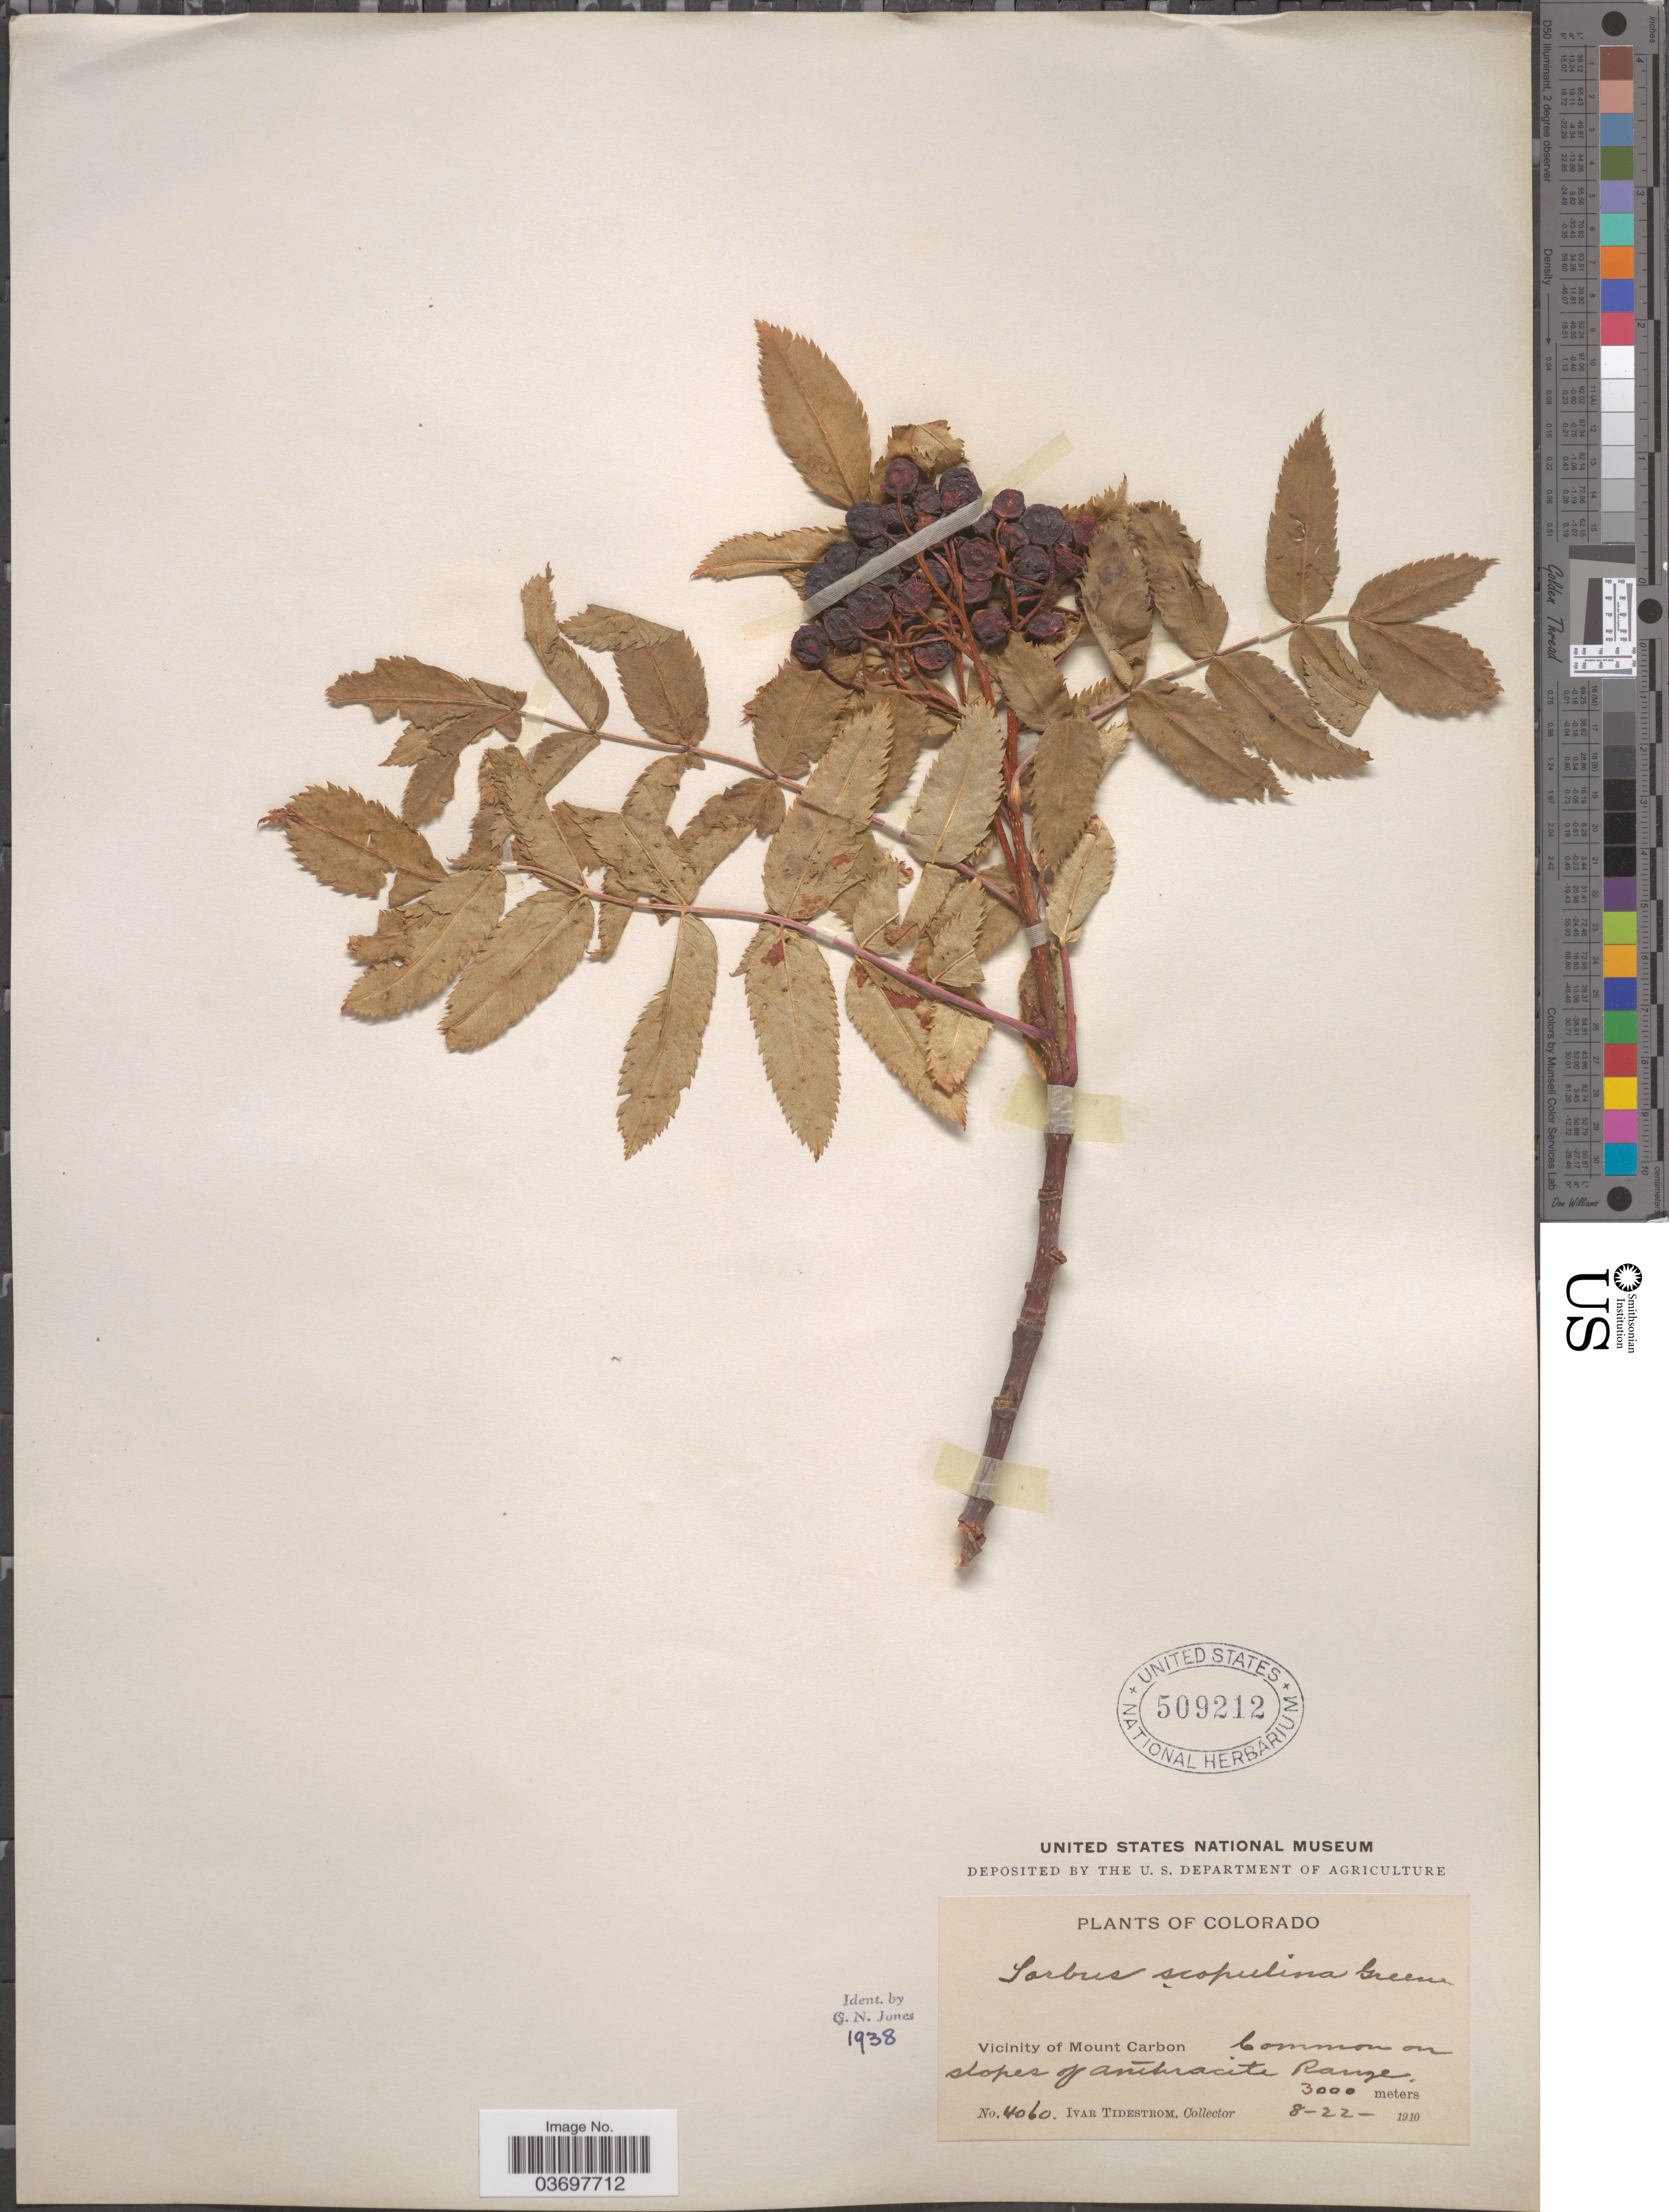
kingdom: Plantae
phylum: Tracheophyta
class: Magnoliopsida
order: Rosales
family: Rosaceae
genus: Sorbus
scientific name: Sorbus scopulina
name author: Greene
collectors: I. F. Tidestrom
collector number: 4060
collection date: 1910-08-22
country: United States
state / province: Colorado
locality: Vicinity of Mount Carbon. On slopes of Anthracite Range.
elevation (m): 3000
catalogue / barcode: US 509212